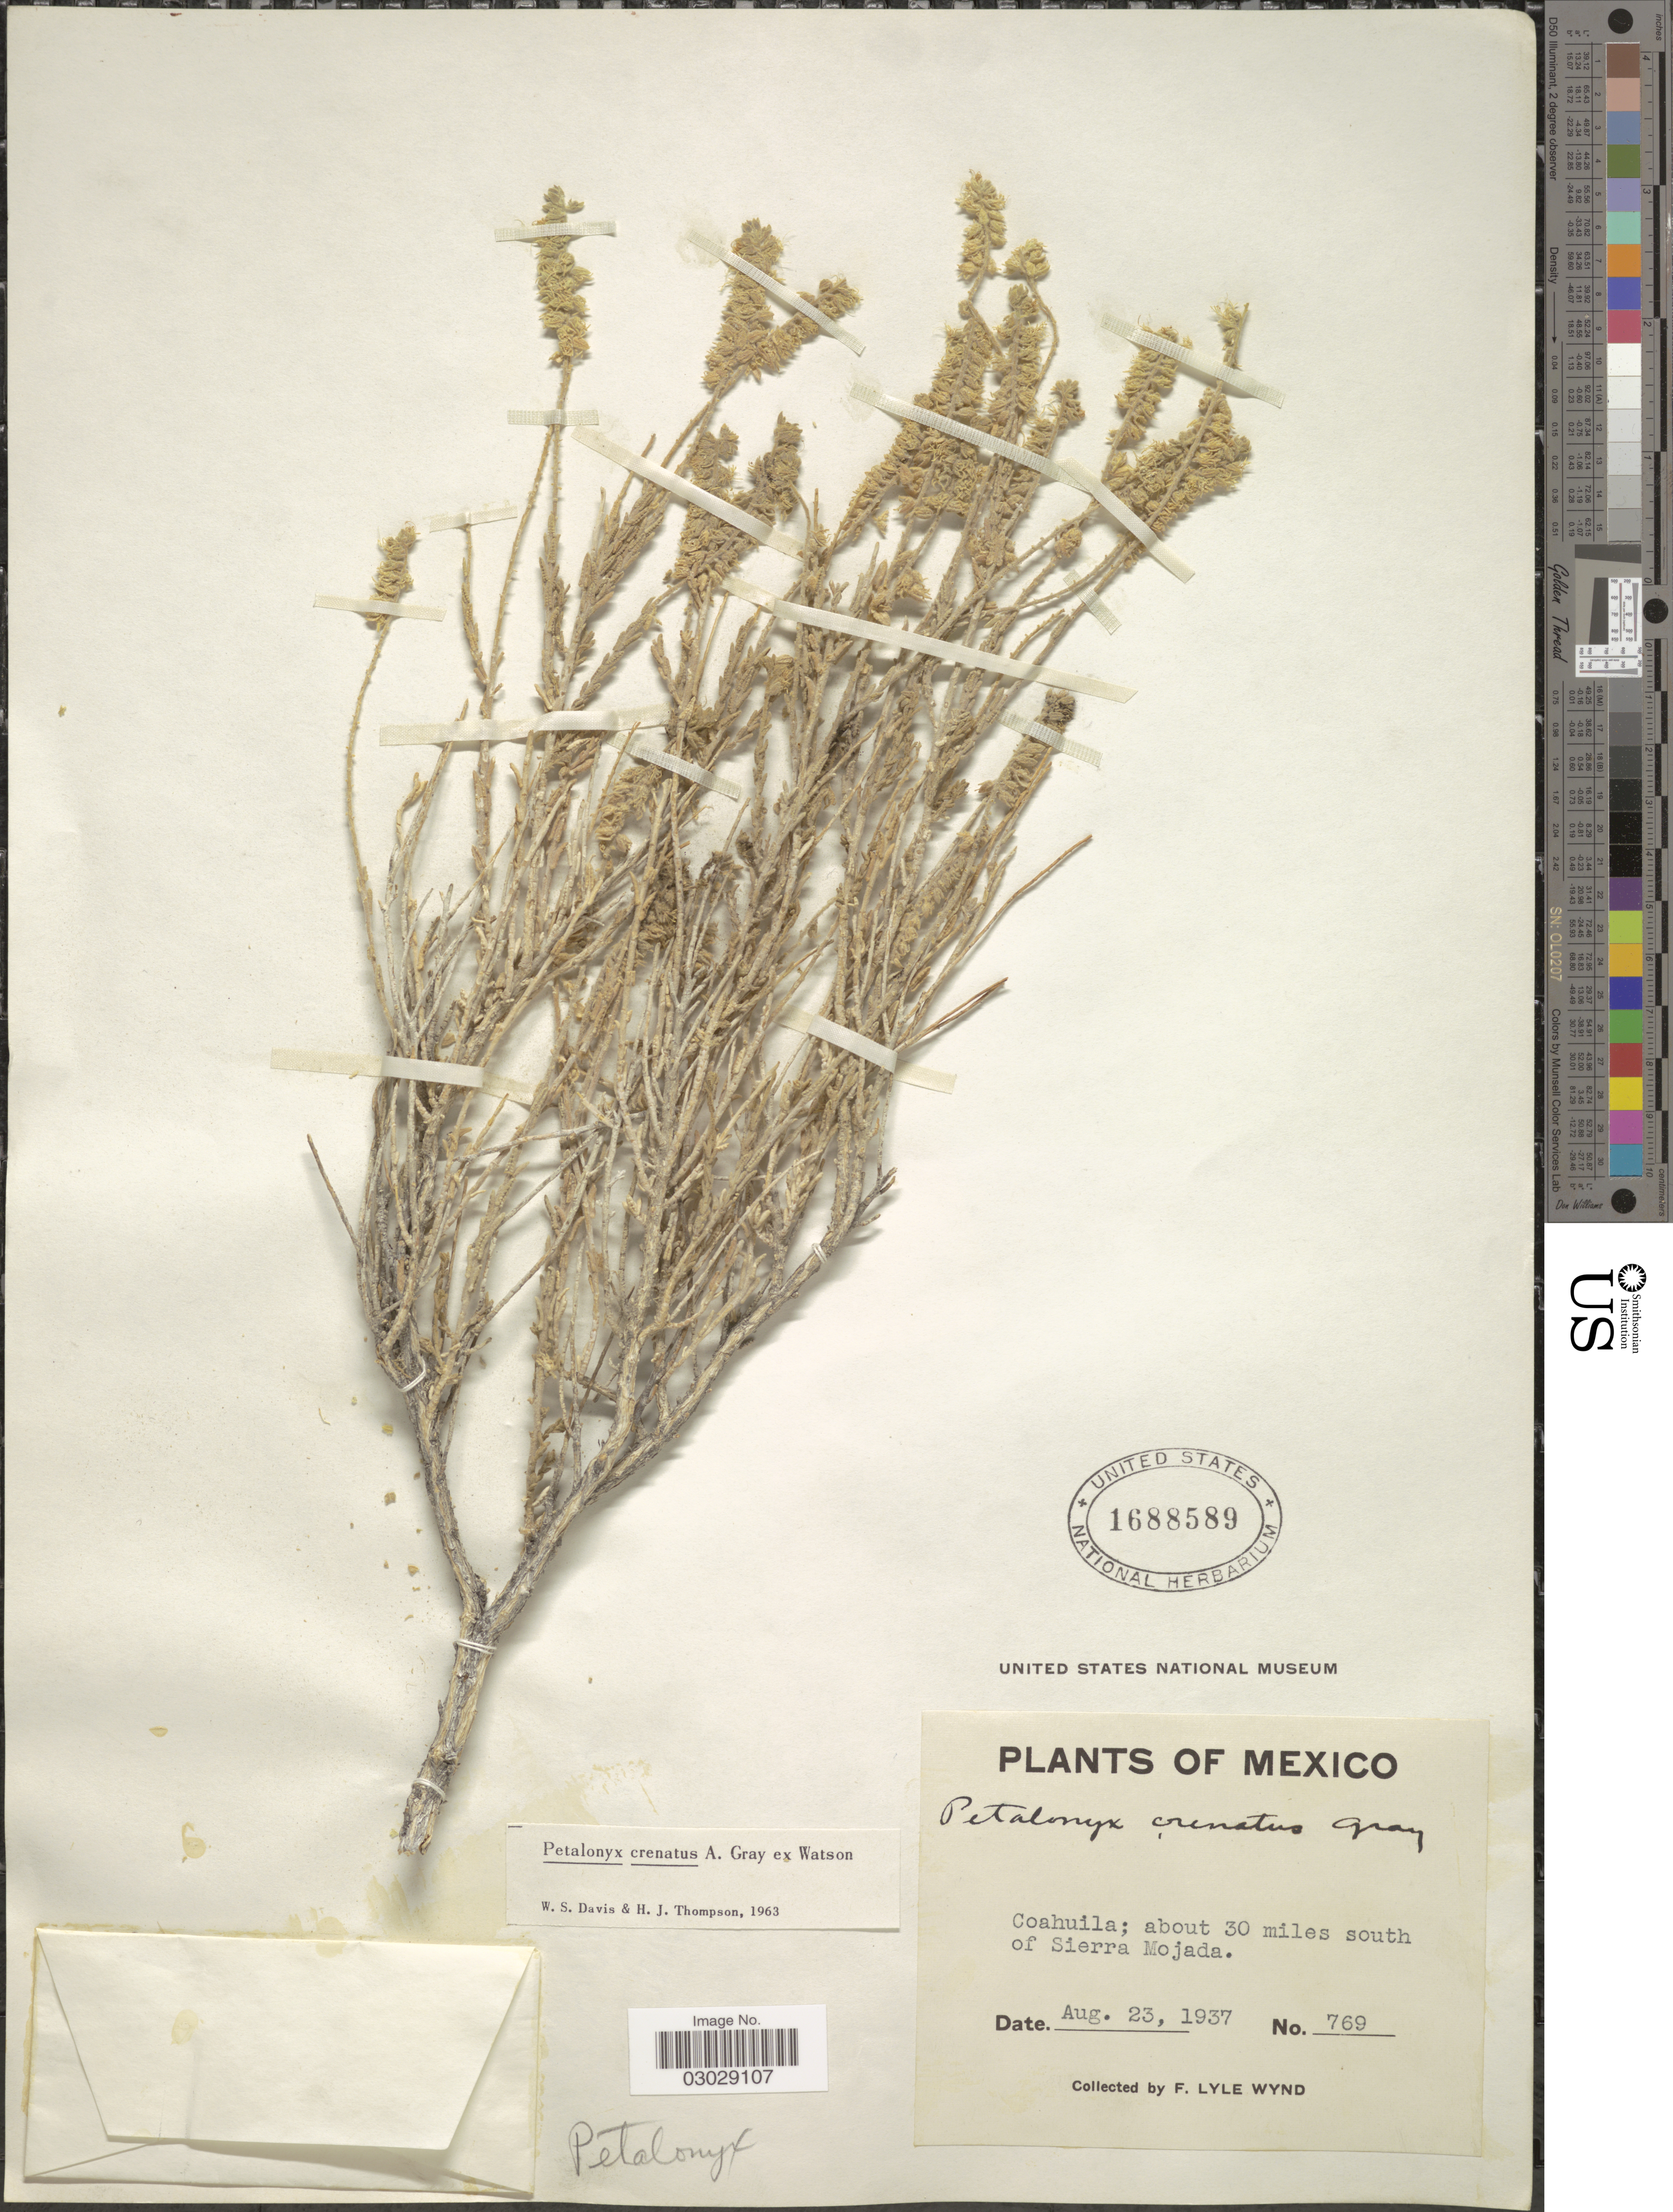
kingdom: Plantae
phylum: Tracheophyta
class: Magnoliopsida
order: Cornales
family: Loasaceae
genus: Petalonyx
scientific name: Petalonyx crenatus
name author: A. Gray in S. Watson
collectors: F. L. Wynd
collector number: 769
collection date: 1937-08-23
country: Mexico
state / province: Coahuila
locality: About 30 miles south of Sierra Mojada.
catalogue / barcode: US 1688589